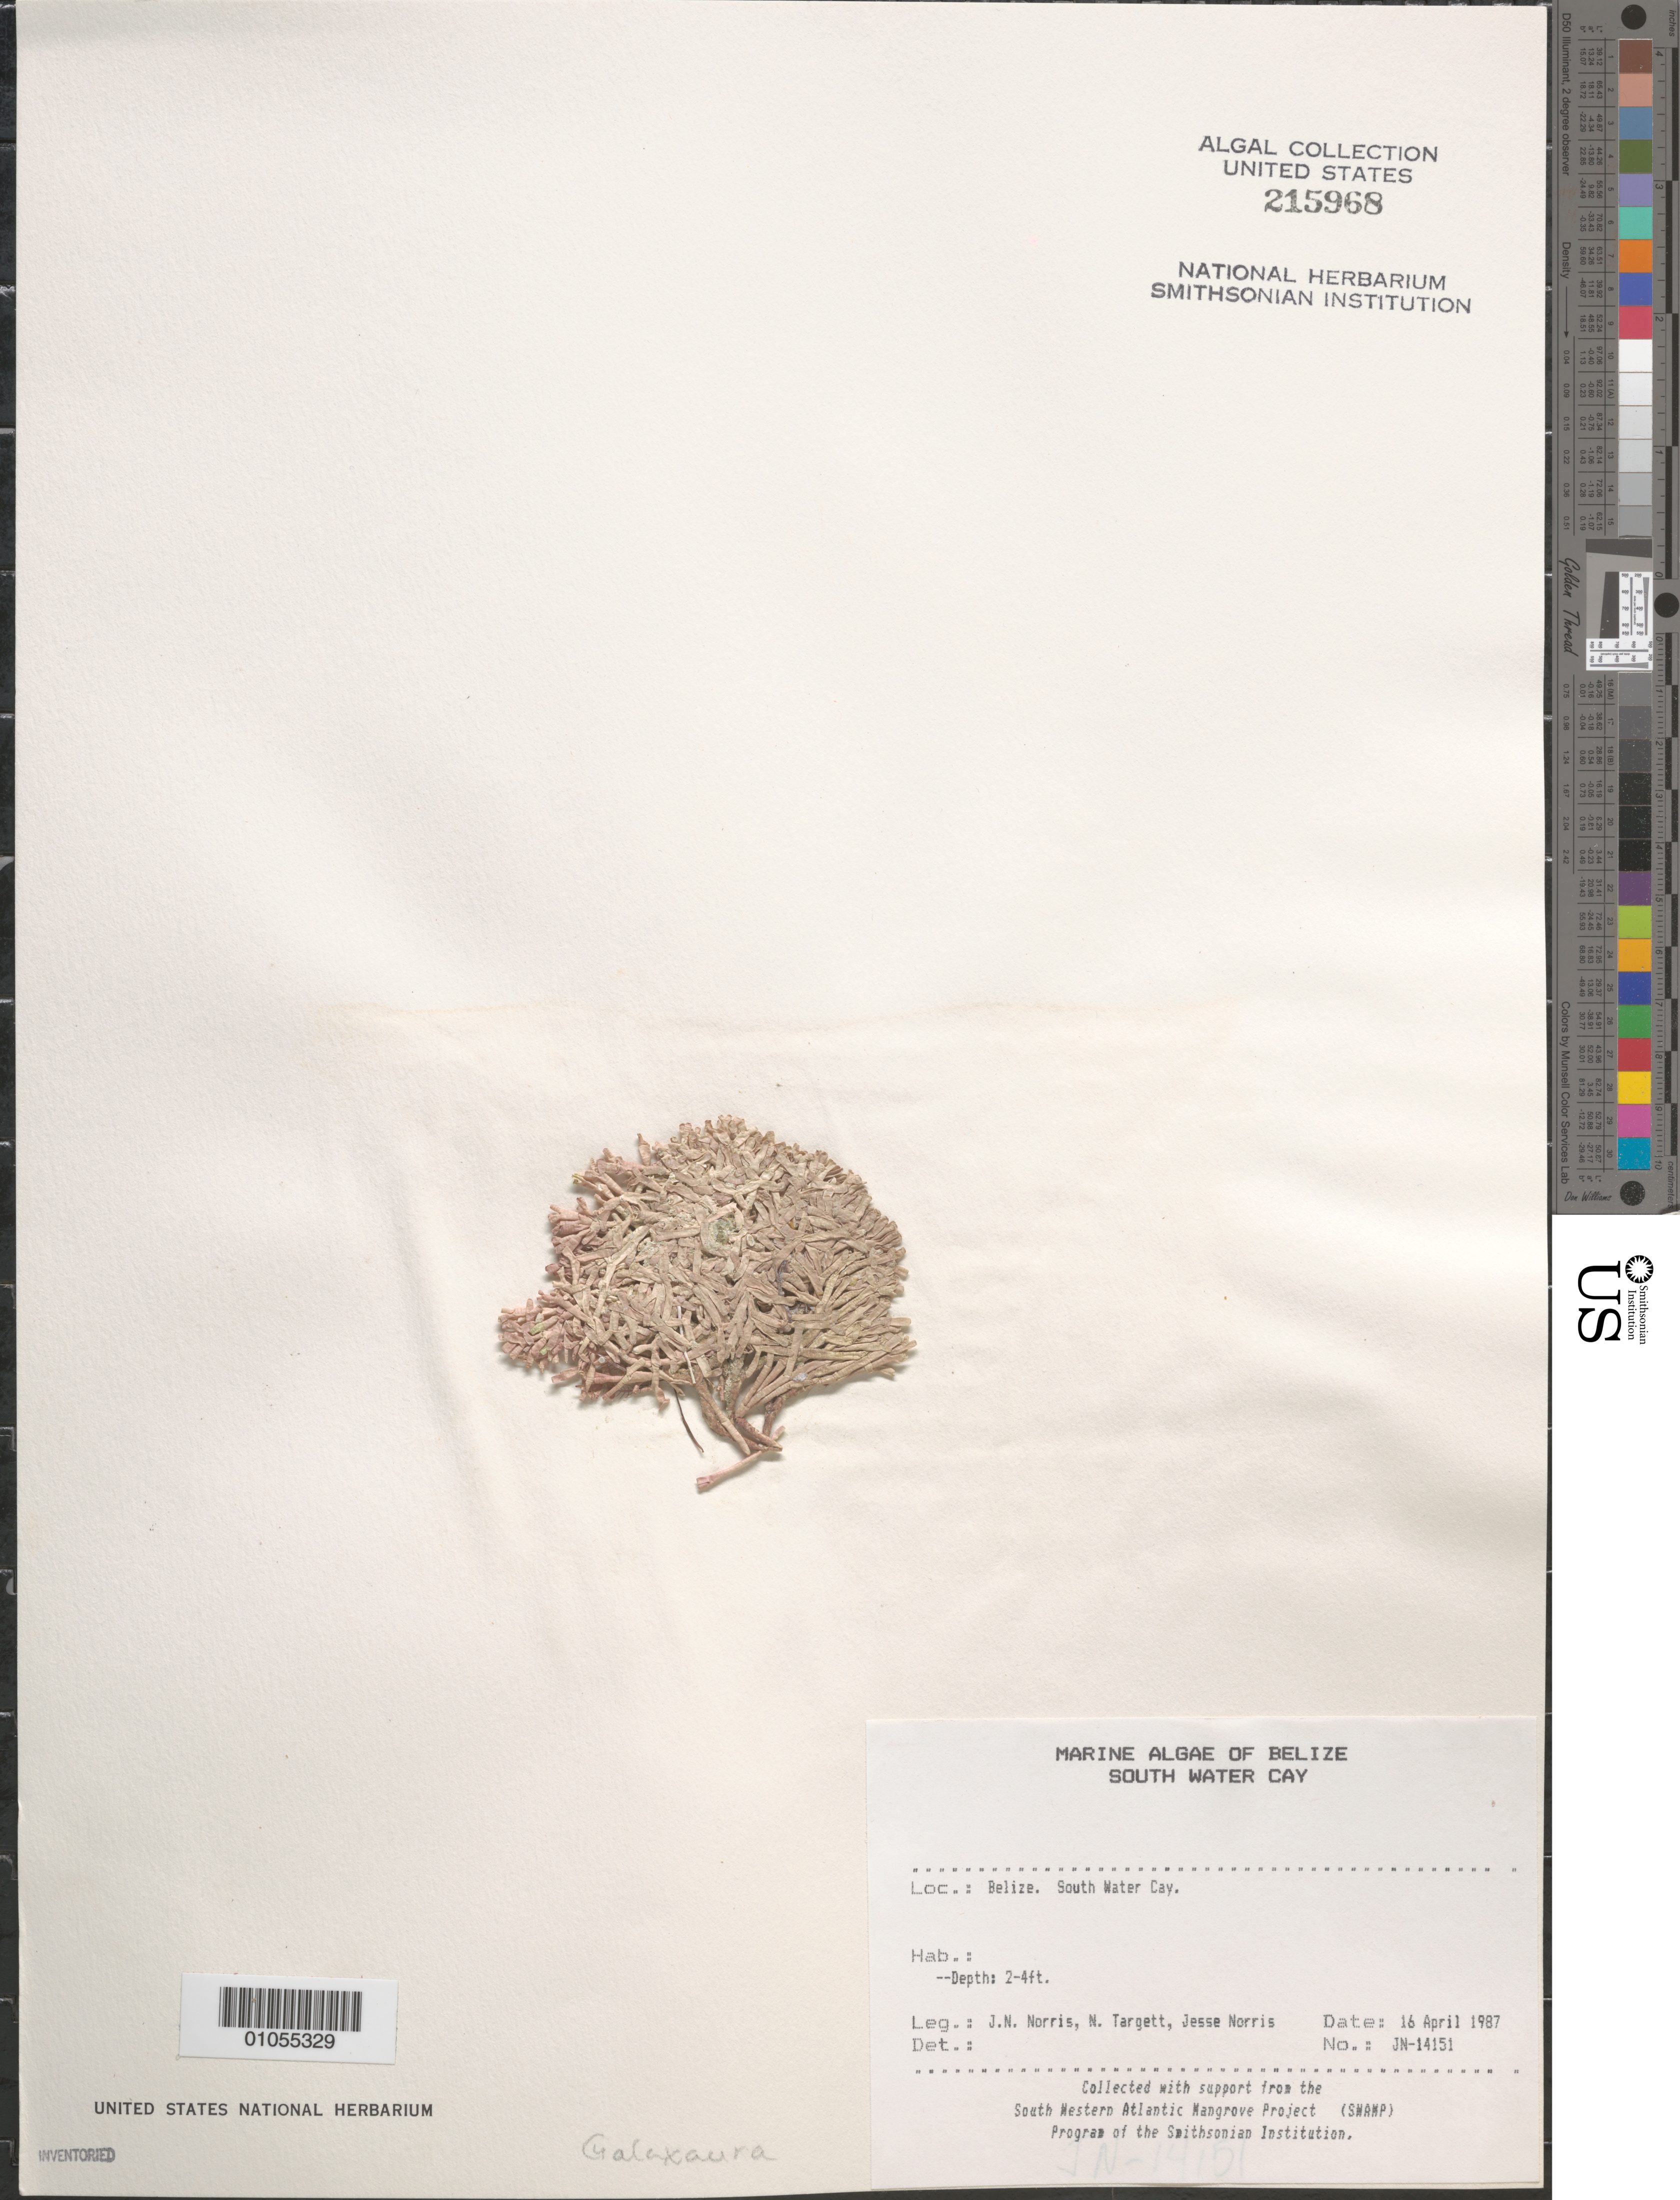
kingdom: Plantae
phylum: Rhodophyta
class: Florideophyceae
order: Nemaliales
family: Galaxauraceae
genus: Galaxaura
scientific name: Galaxaura sp.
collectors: J. N. Norris, N. Targett & J. A. Norris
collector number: JN-14151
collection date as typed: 16 Apr 1987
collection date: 1987-04-16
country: Belize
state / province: Stann Creek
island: South Water Cay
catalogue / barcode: US 215968